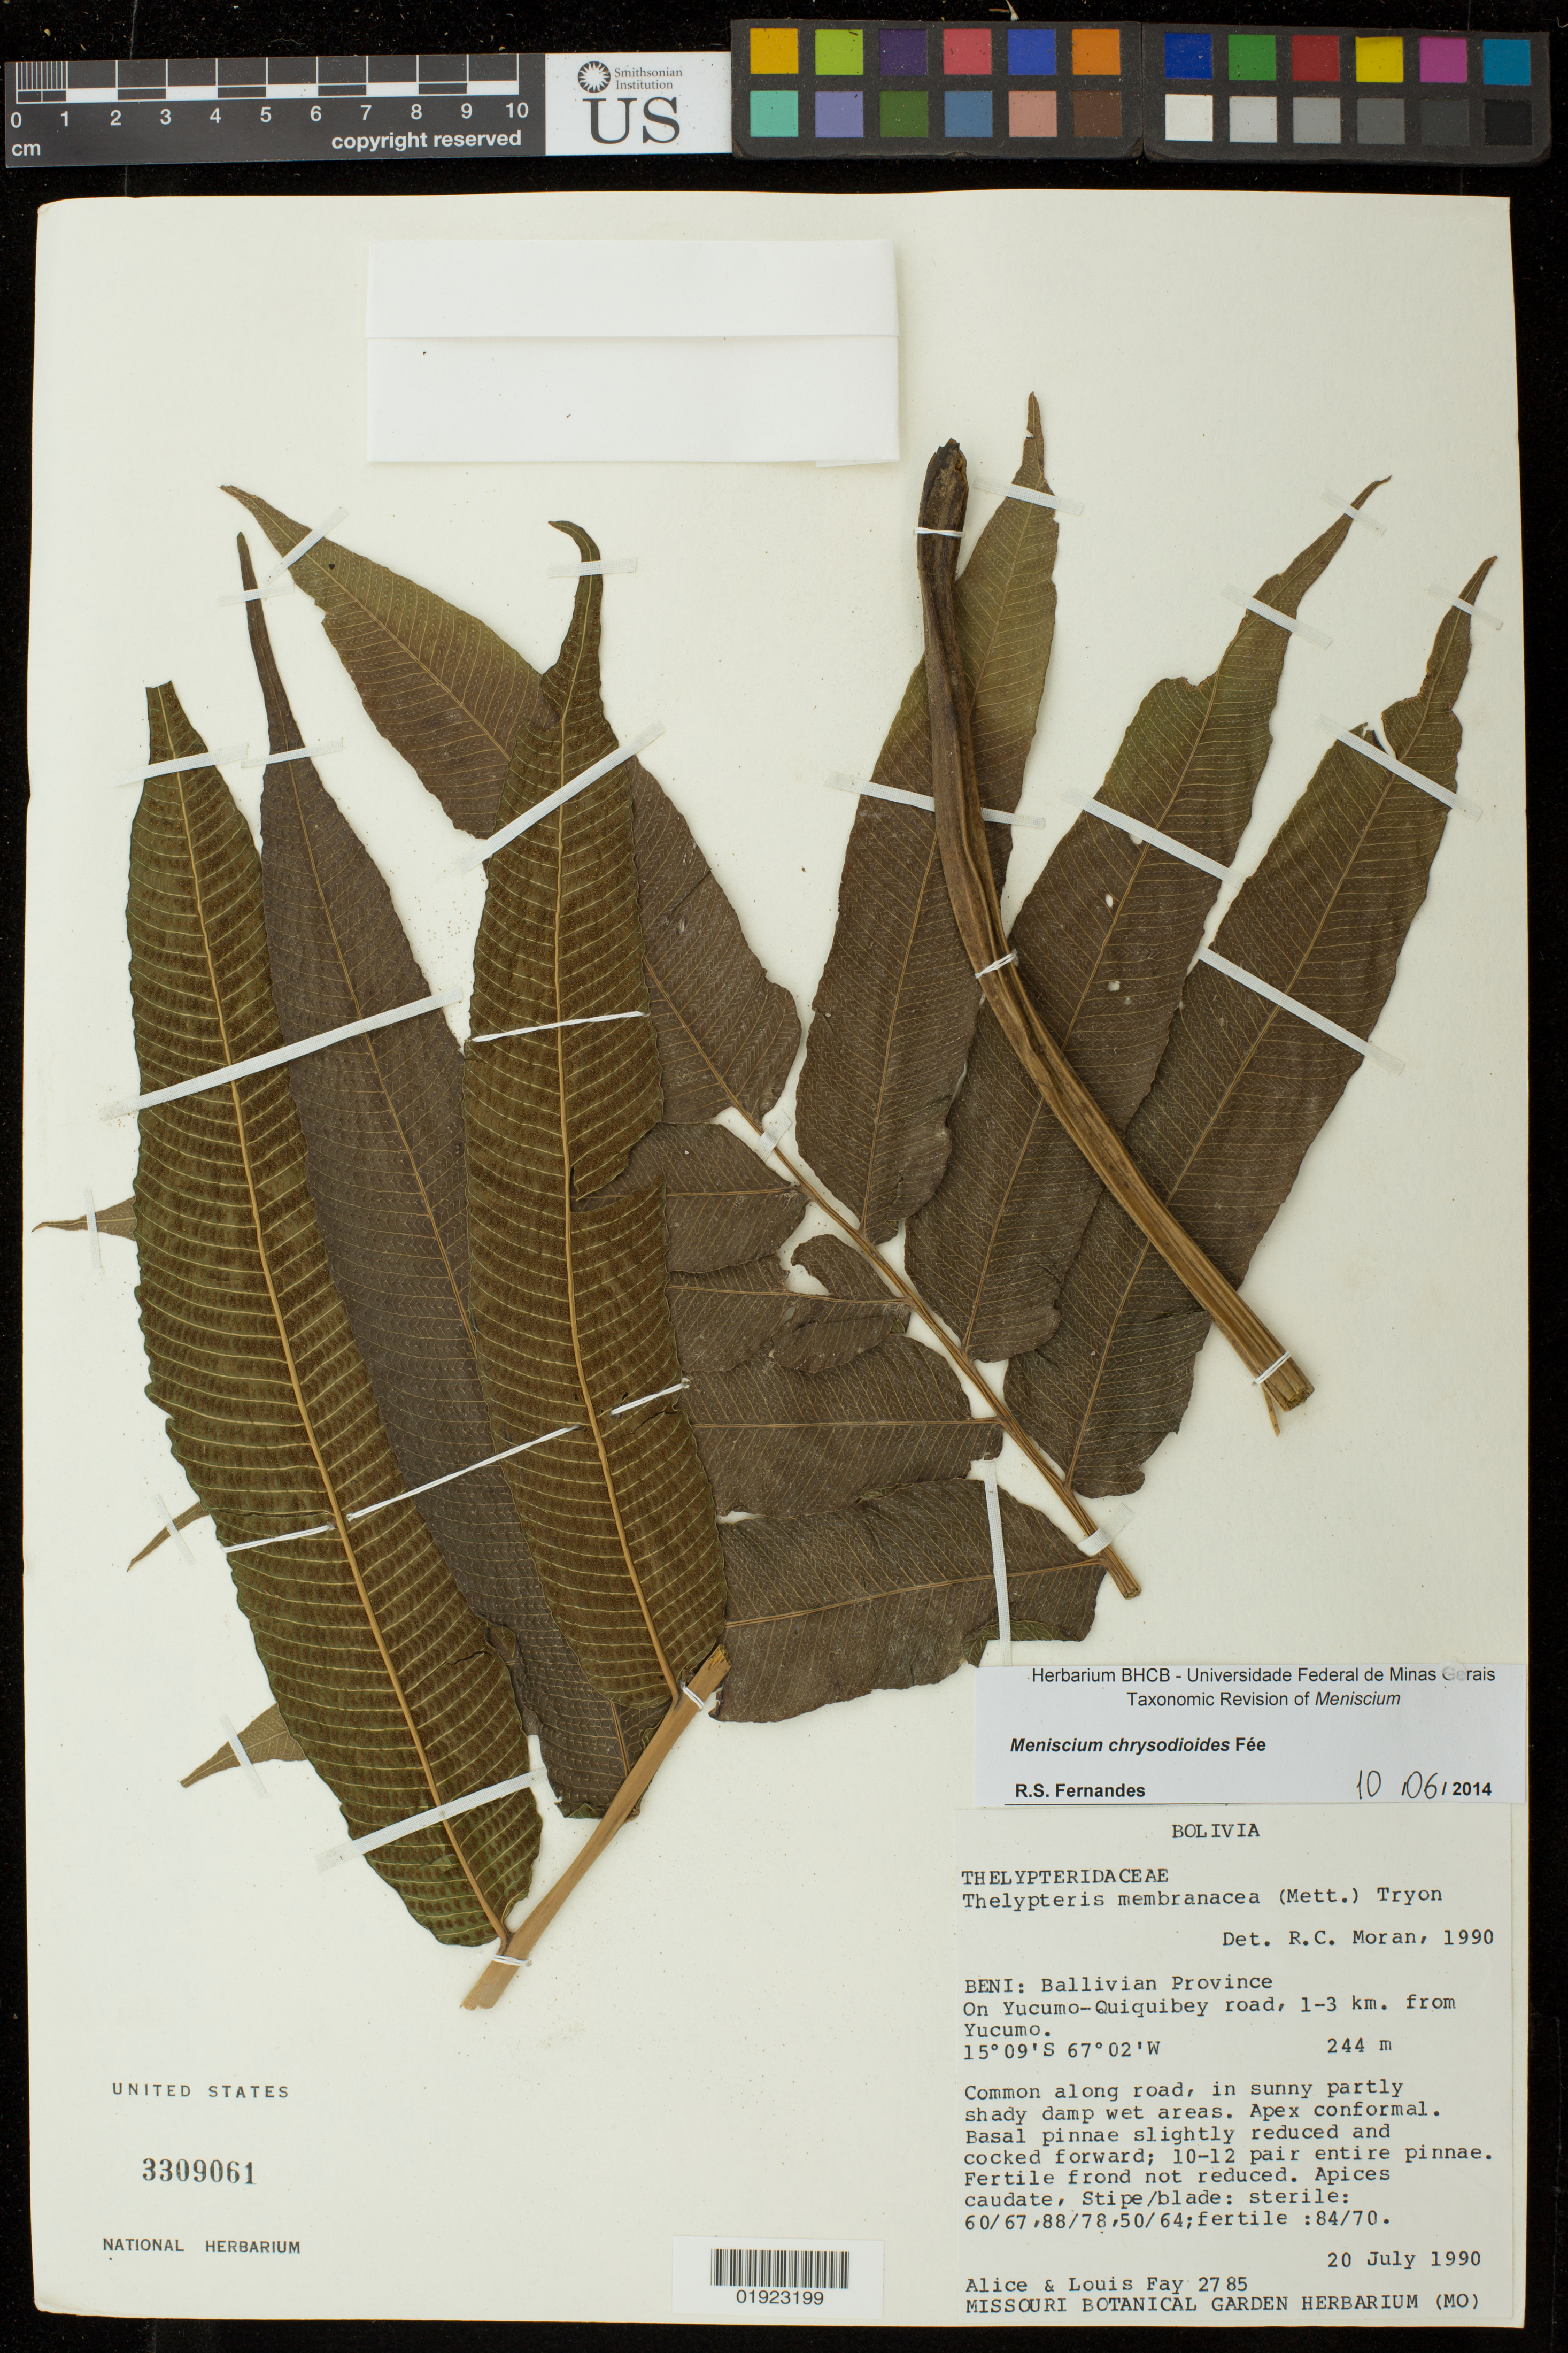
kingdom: Plantae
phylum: Tracheophyta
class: Polypodiopsida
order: Polypodiales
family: Thelypteridaceae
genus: Meniscium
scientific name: Meniscium chrysodioides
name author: Fée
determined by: Fernandes, R. S.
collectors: A. Fay & L. Fay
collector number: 2785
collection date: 1990-07-20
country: Bolivia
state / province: Beni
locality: On Yucumo-Quiquibey road, 1-3 km from Yucumo.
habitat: Common along road, in sunny partly shady damp wet areas. Apex conformal. Basal pinnae slightly reduced and cocked forward; 10-12 pair entire pinnae. Fertile frond not reduced. Apices caudate; stipe/blade: sterile.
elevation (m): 244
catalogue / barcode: US 3309061